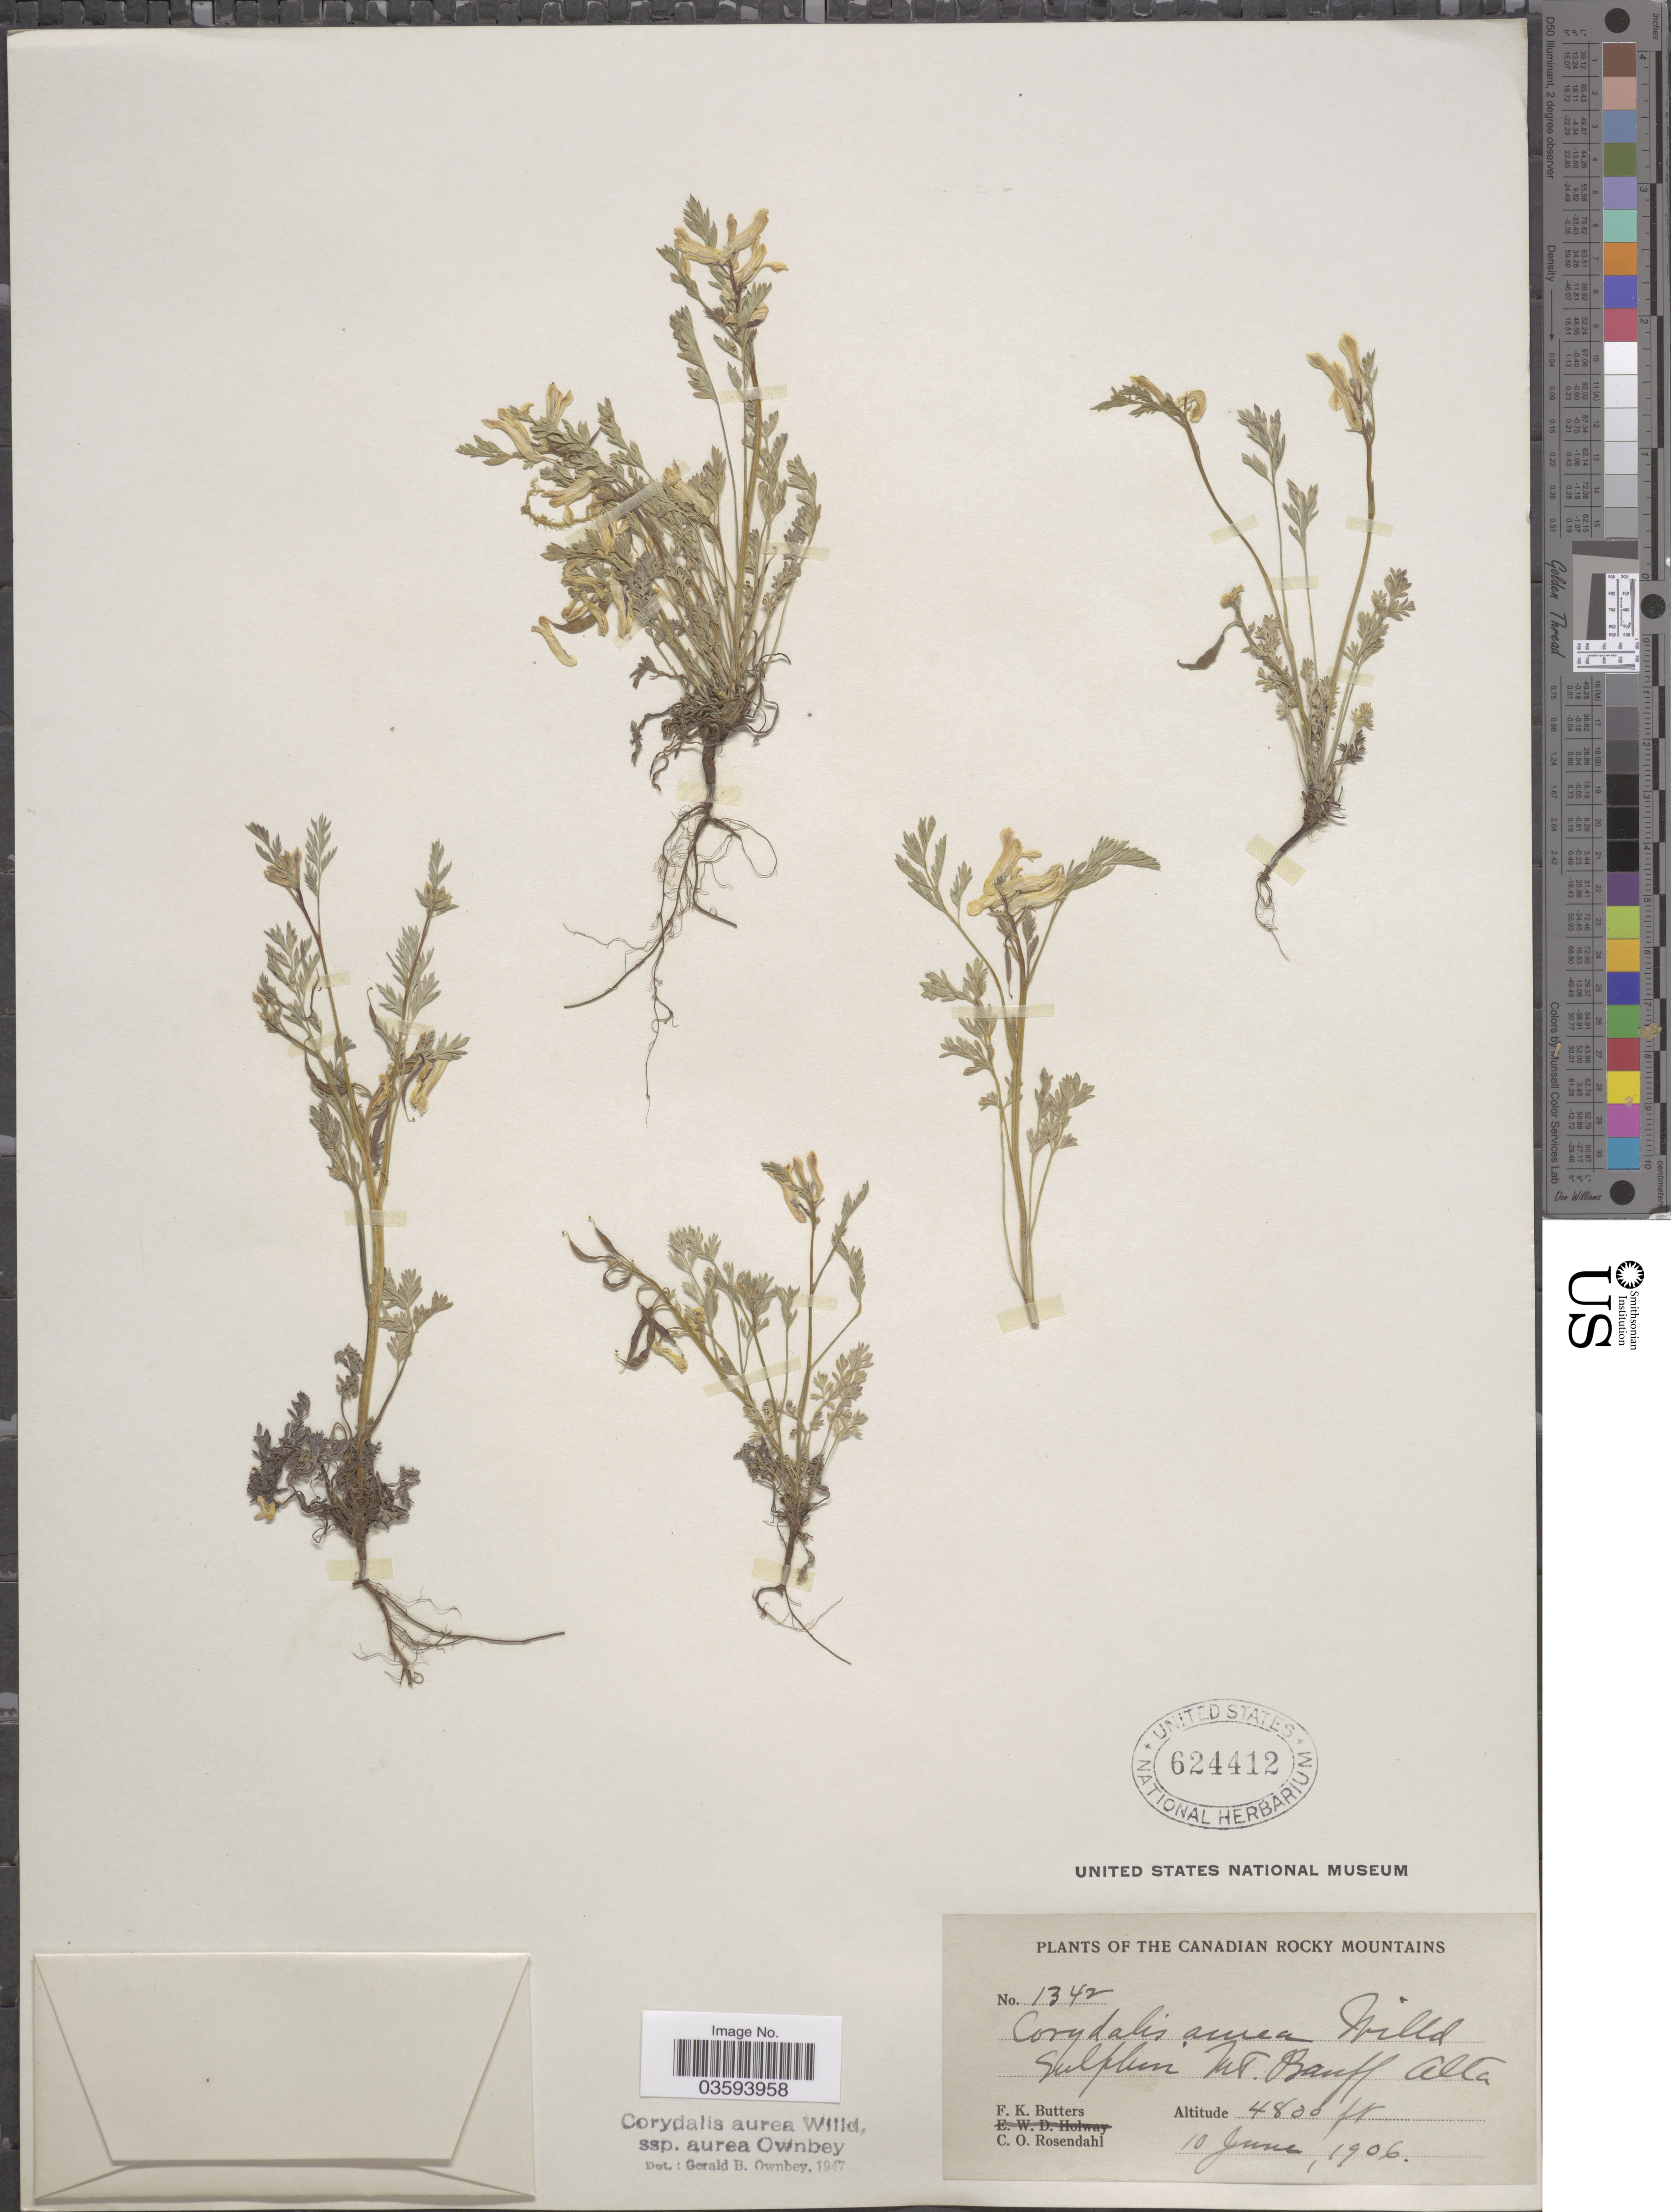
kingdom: Plantae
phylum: Tracheophyta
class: Magnoliopsida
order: Ranunculales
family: Papaveraceae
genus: Corydalis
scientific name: Corydalis aurea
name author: Willd.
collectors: F. K. Butters & C. O. Rosendahl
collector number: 1342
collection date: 1906-06-10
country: Canada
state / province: Alberta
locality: The Canadian Rocky Mountains. Sulphur Mt. Banff.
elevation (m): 1463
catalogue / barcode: US 624412